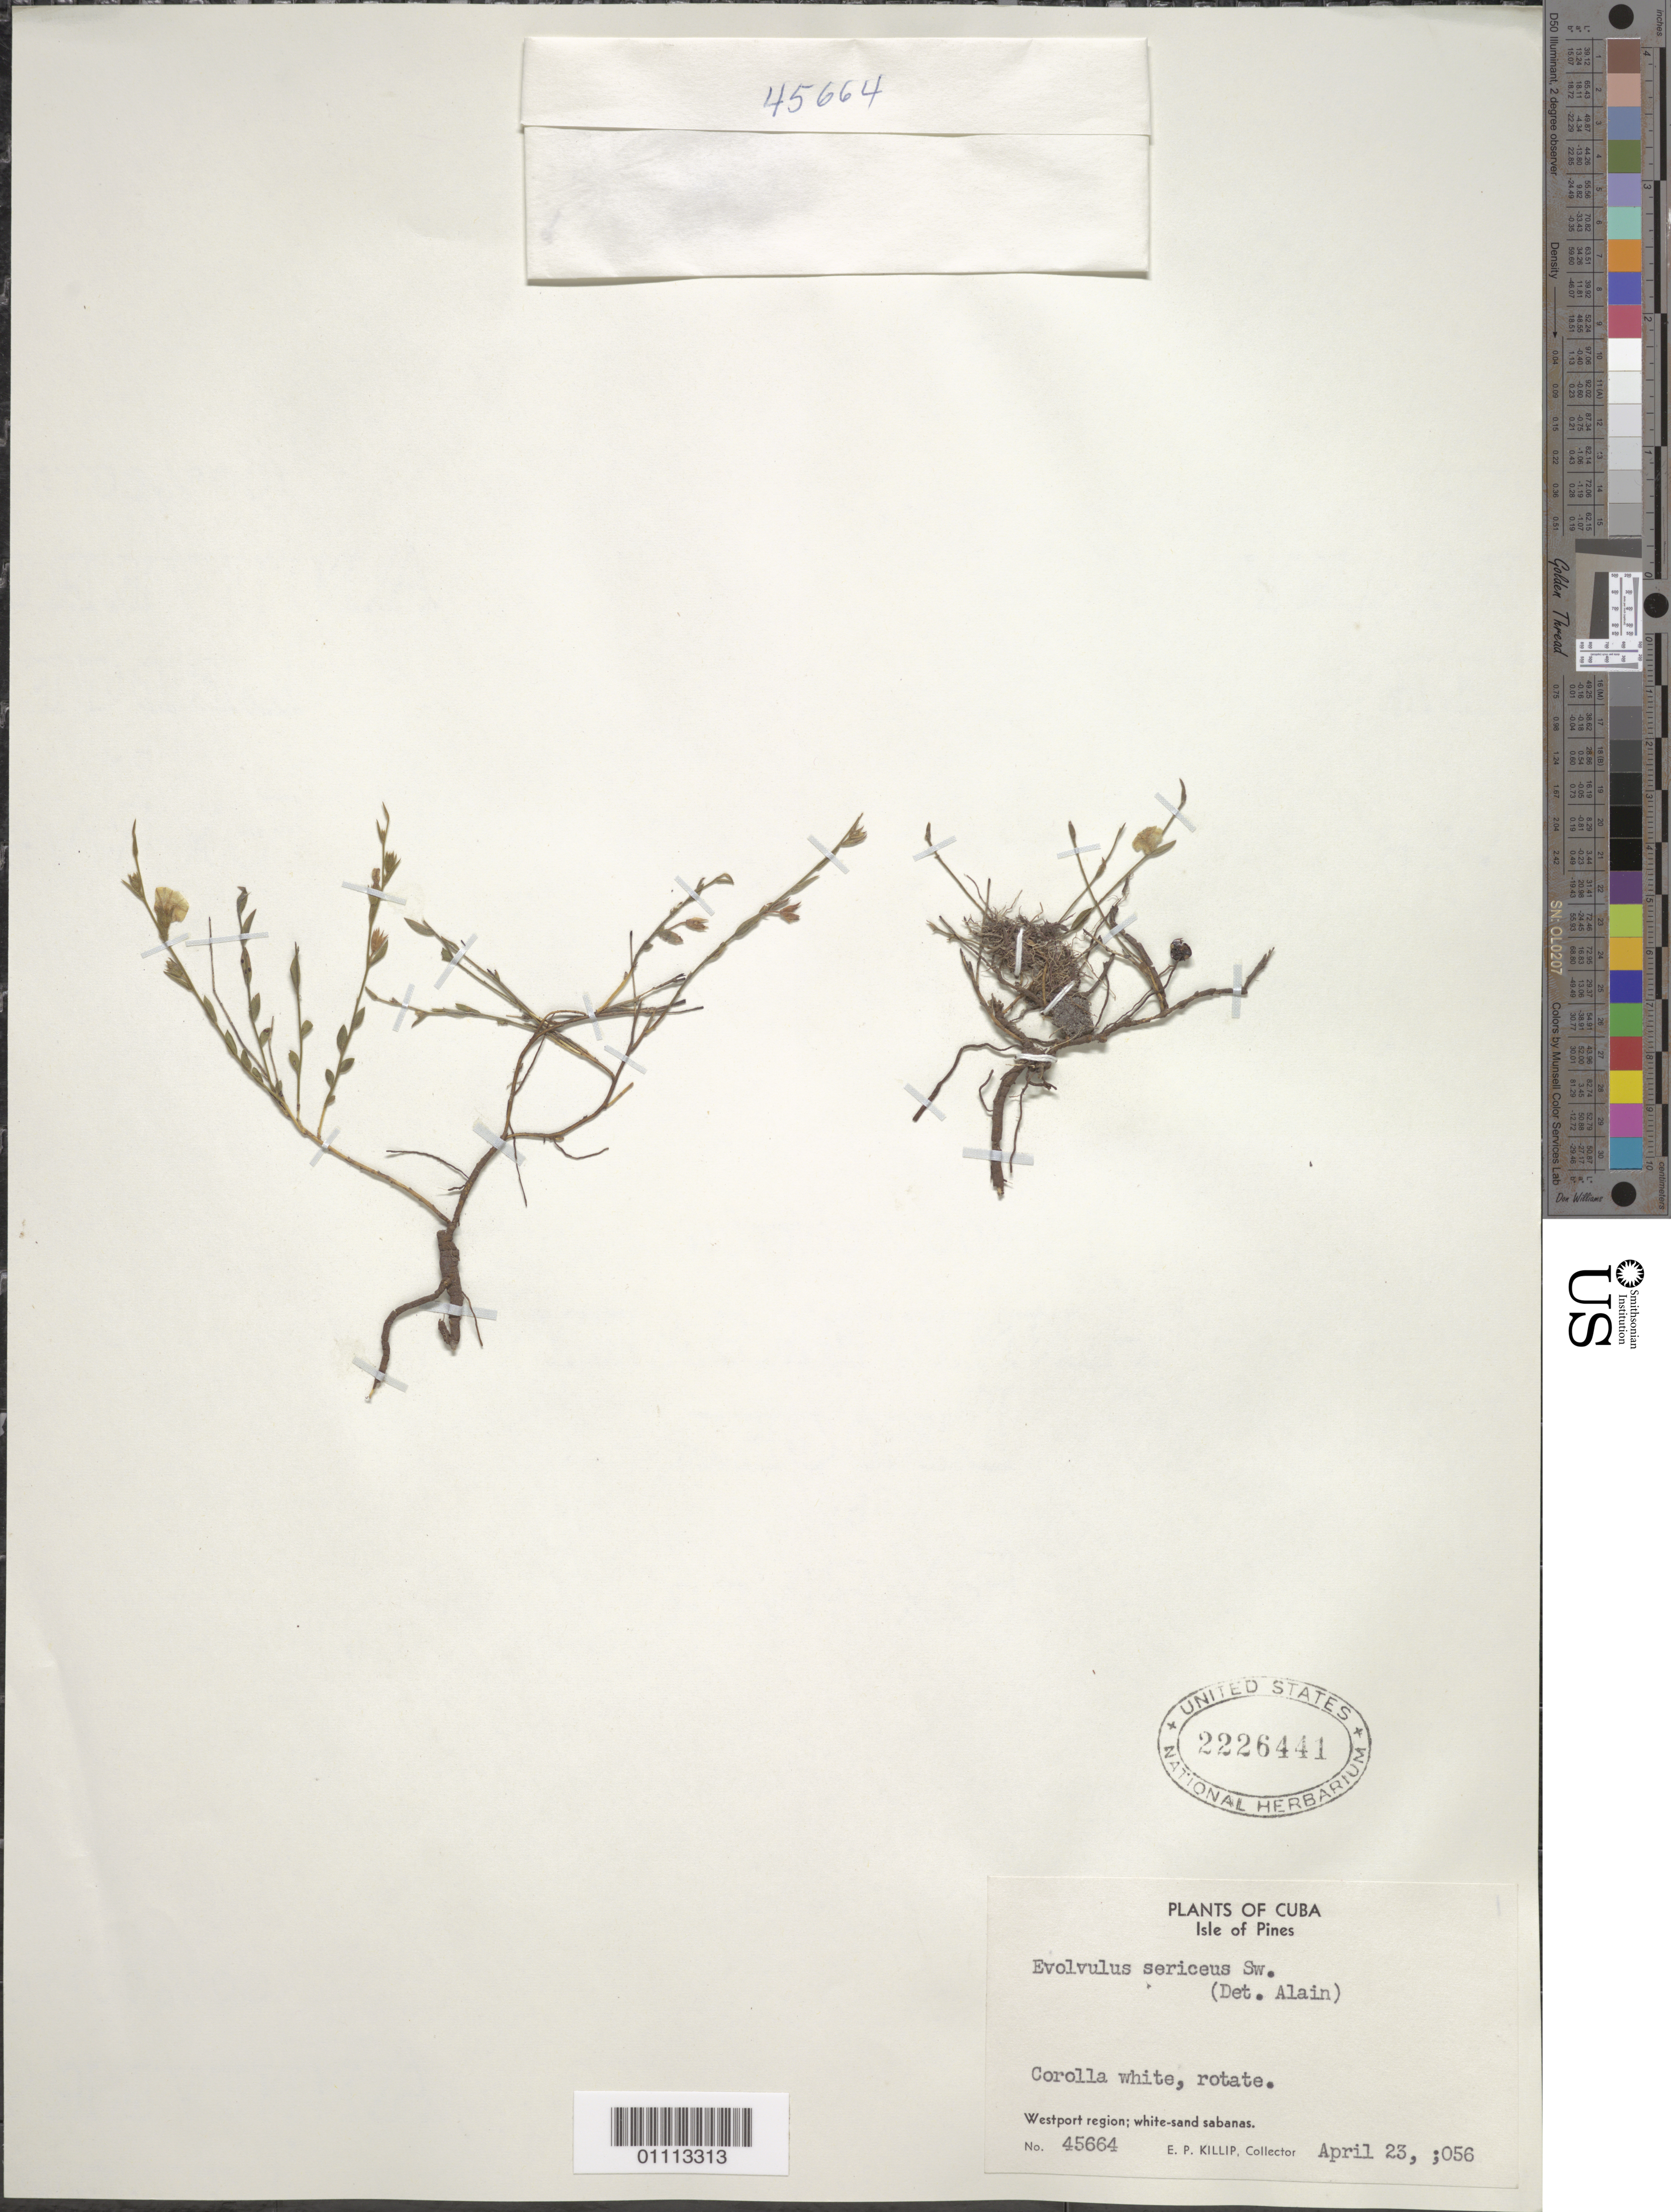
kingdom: Plantae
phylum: Tracheophyta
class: Magnoliopsida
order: Solanales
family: Convolvulaceae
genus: Evolvulus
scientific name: Evolvulus sericeus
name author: Sw.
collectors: E. P. Killip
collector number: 45664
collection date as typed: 23 Apr 1956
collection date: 1956-04-23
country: Cuba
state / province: Isla de La Juventud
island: Isla de la Juventud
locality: Westport region; white-sand sabanas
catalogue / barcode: US 2226441